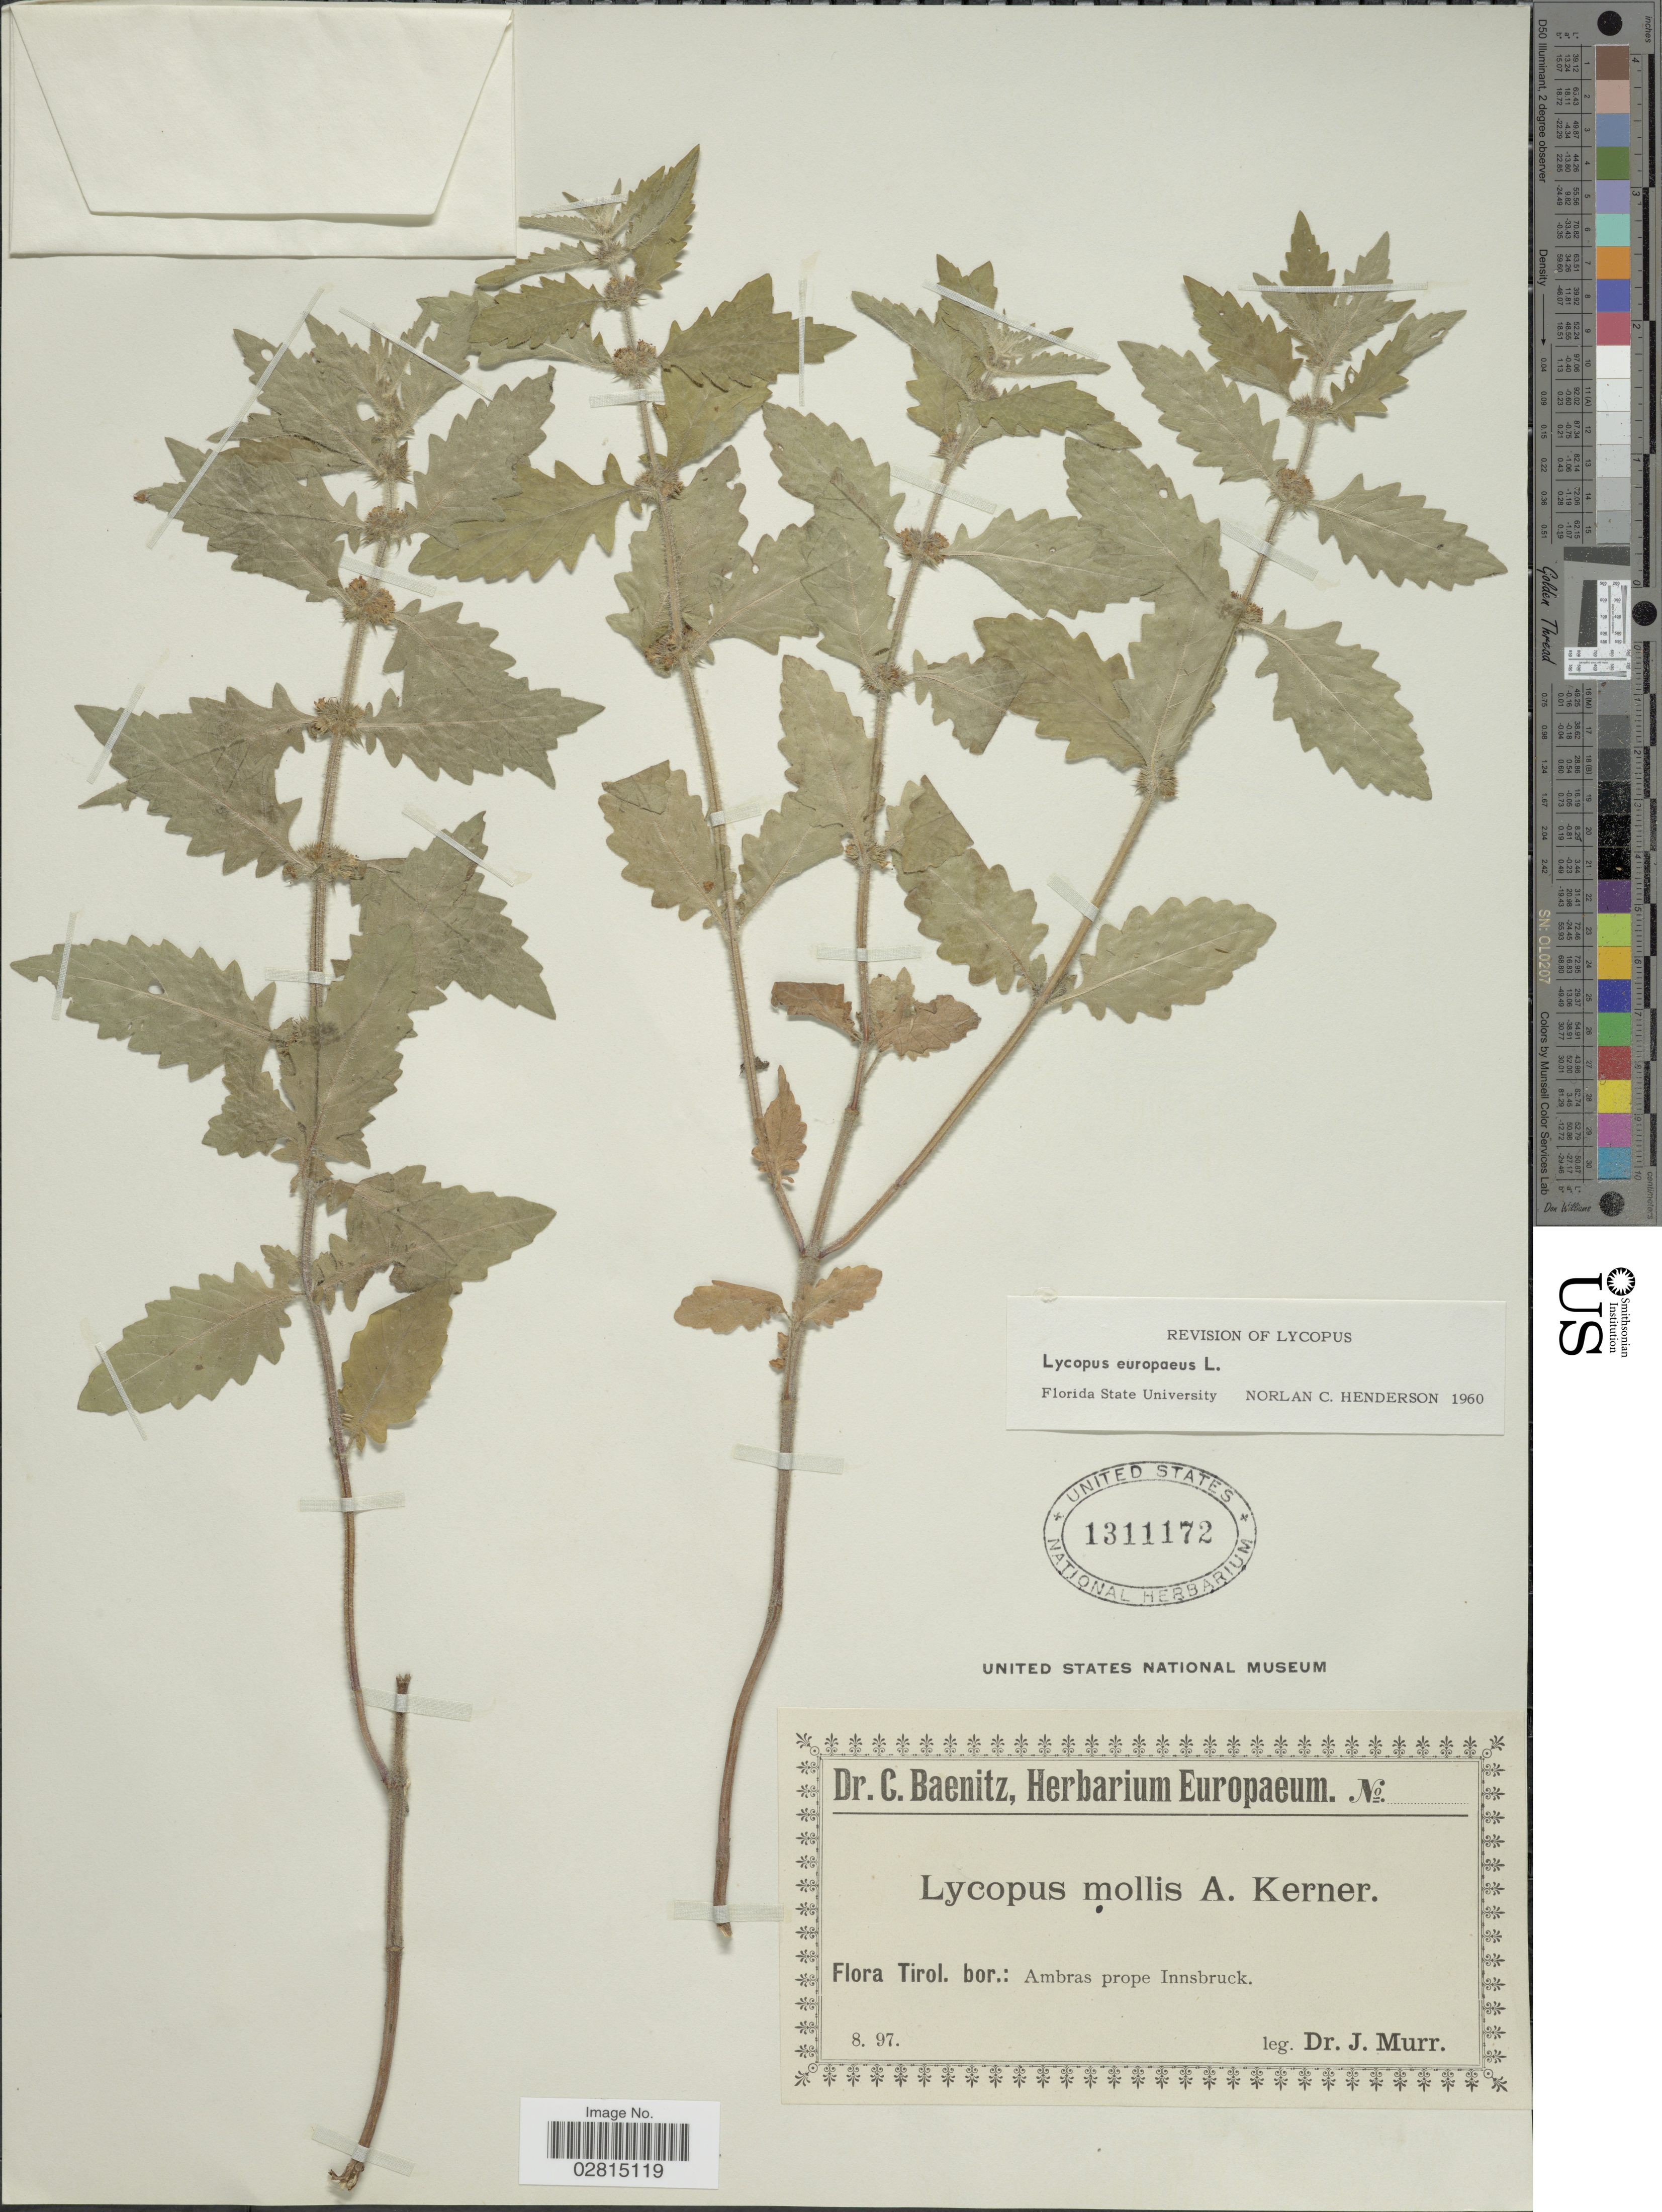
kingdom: Plantae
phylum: Tracheophyta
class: Magnoliopsida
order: Lamiales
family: Lamiaceae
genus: Lycopus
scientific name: Lycopus europaeus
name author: L.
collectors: J. Murr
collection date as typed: Transcribed d/m/y: /8/97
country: Austria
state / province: Tirol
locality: Tirol. bor.: Ambras prope Innsbruck.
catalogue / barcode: US 1311172